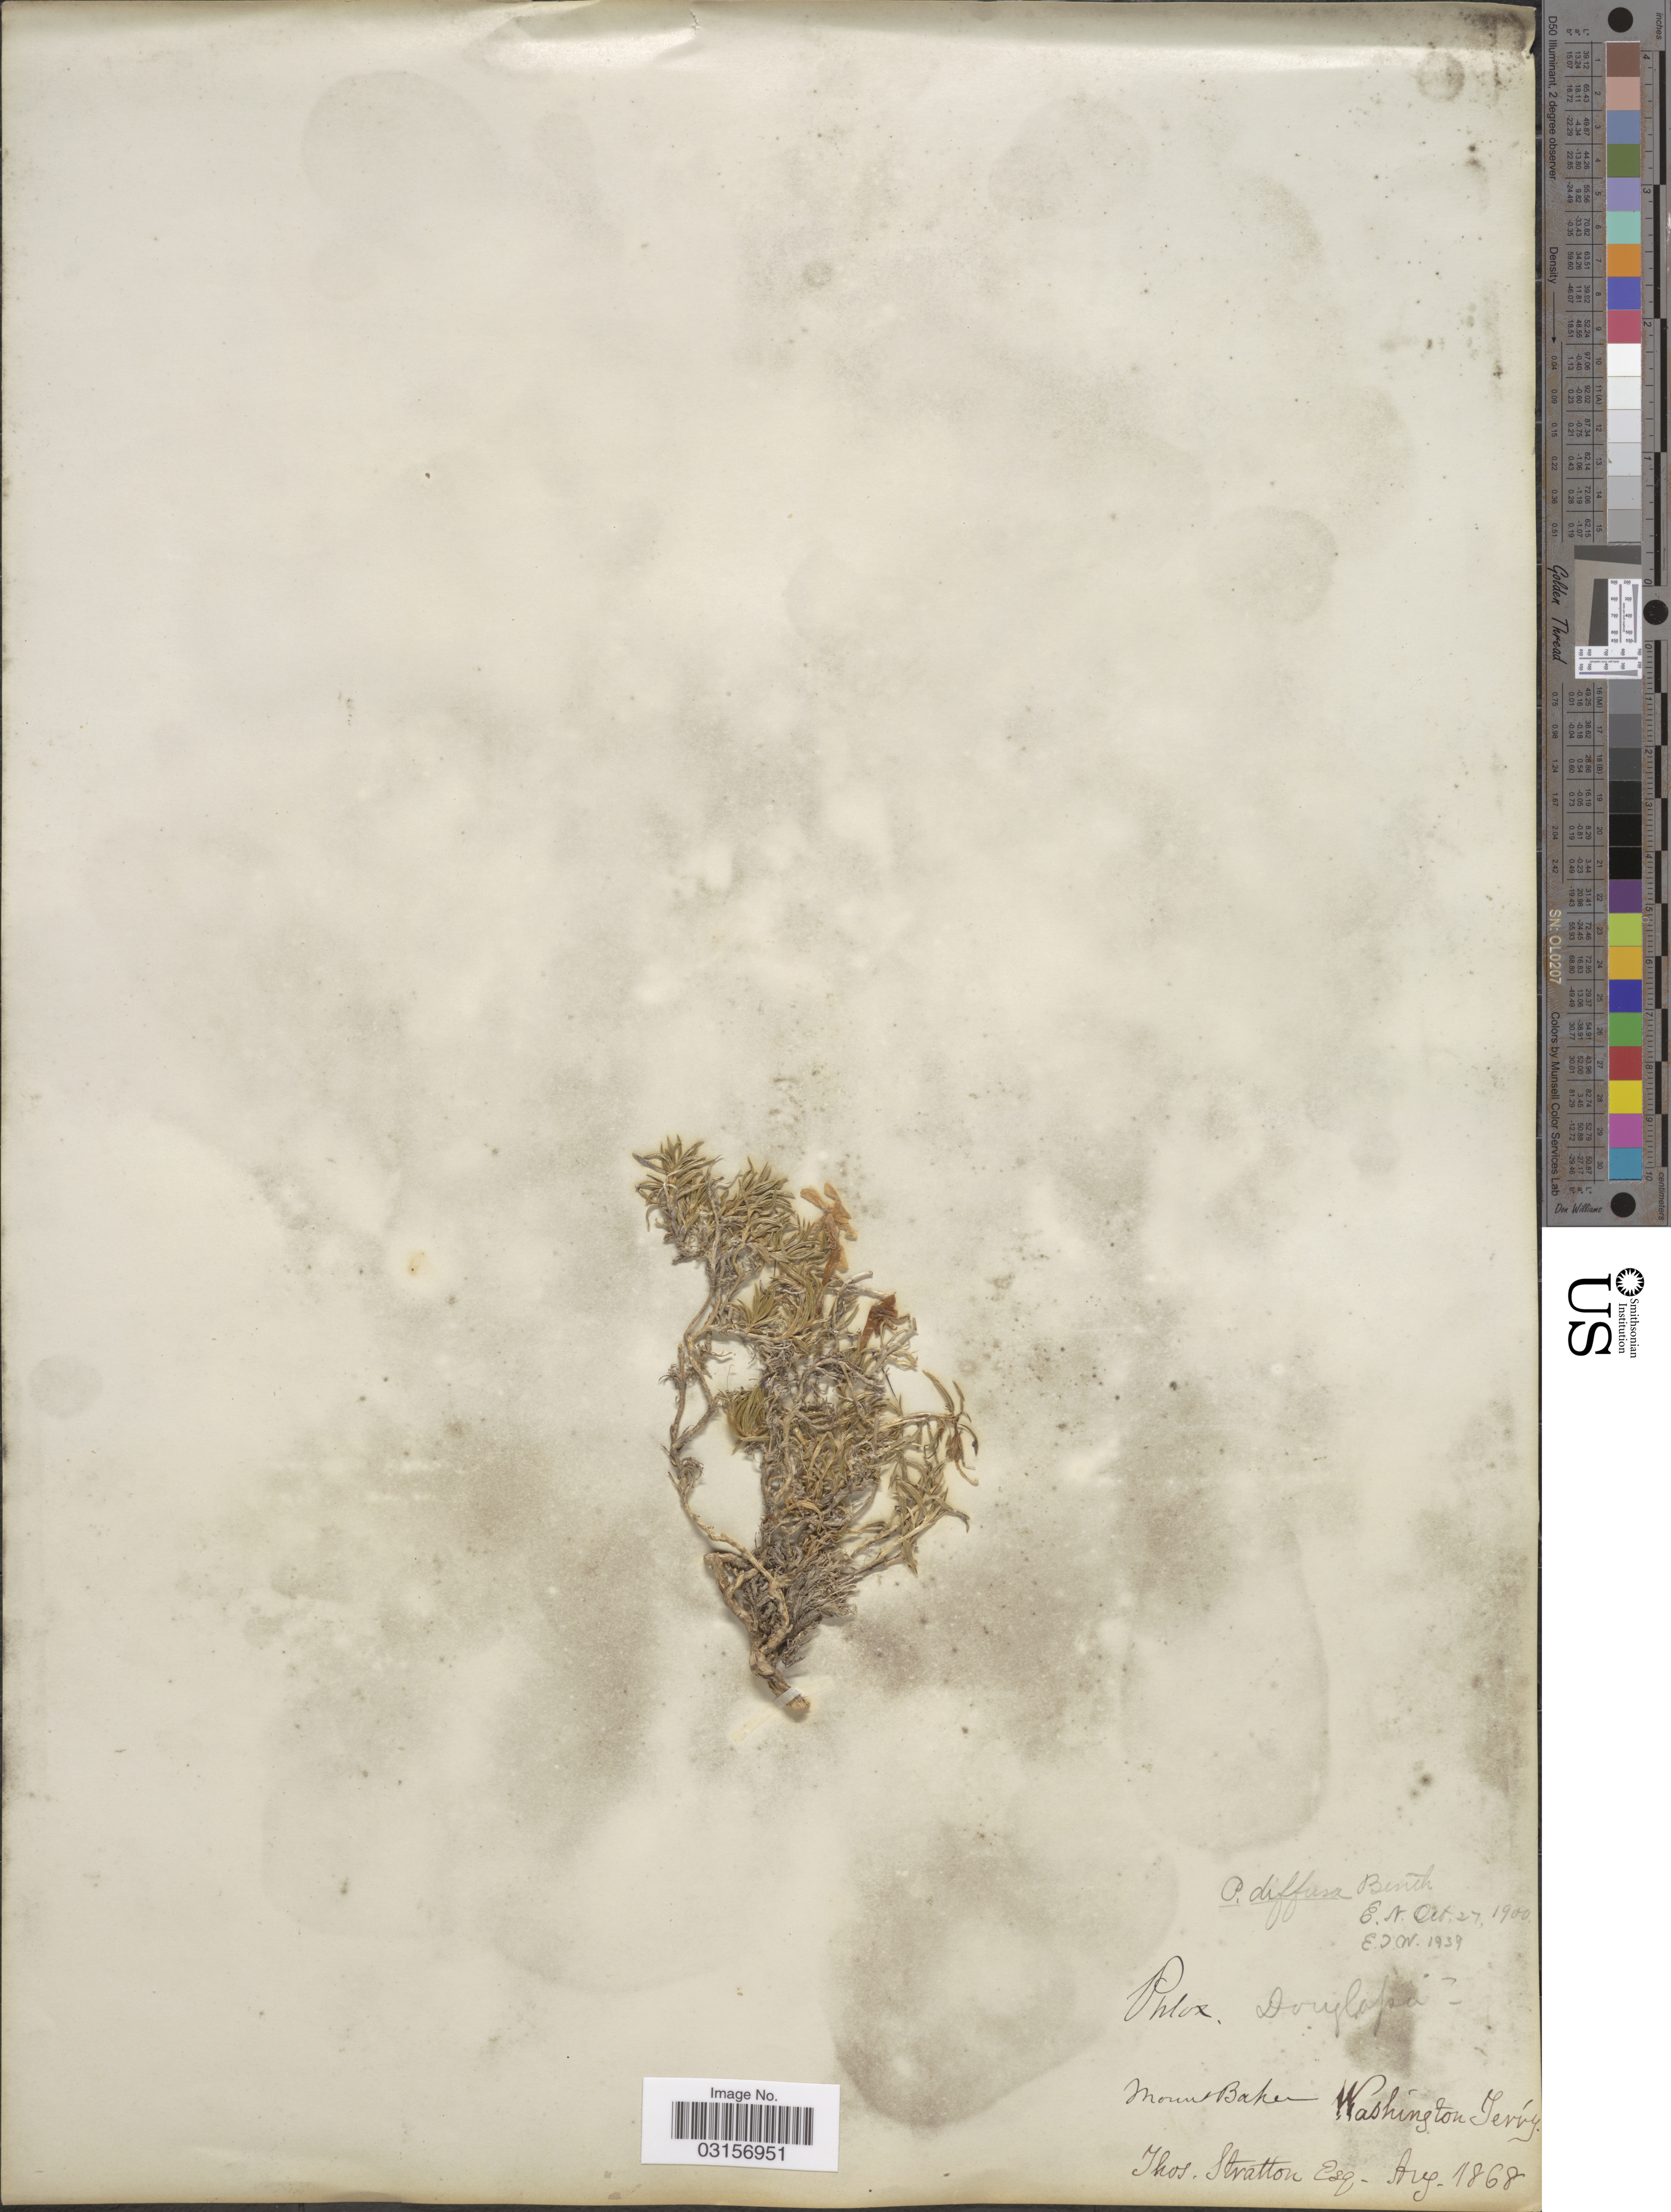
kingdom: Plantae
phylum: Tracheophyta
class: Magnoliopsida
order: Ericales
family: Polemoniaceae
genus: Phlox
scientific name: Phlox diffusa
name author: Benth.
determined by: Mayfield, M. H.; Ferguson, C. J.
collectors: T. Stratton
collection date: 1868-08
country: United States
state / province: Washington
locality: Mount Baker, Washington Terry.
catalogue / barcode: US 103110